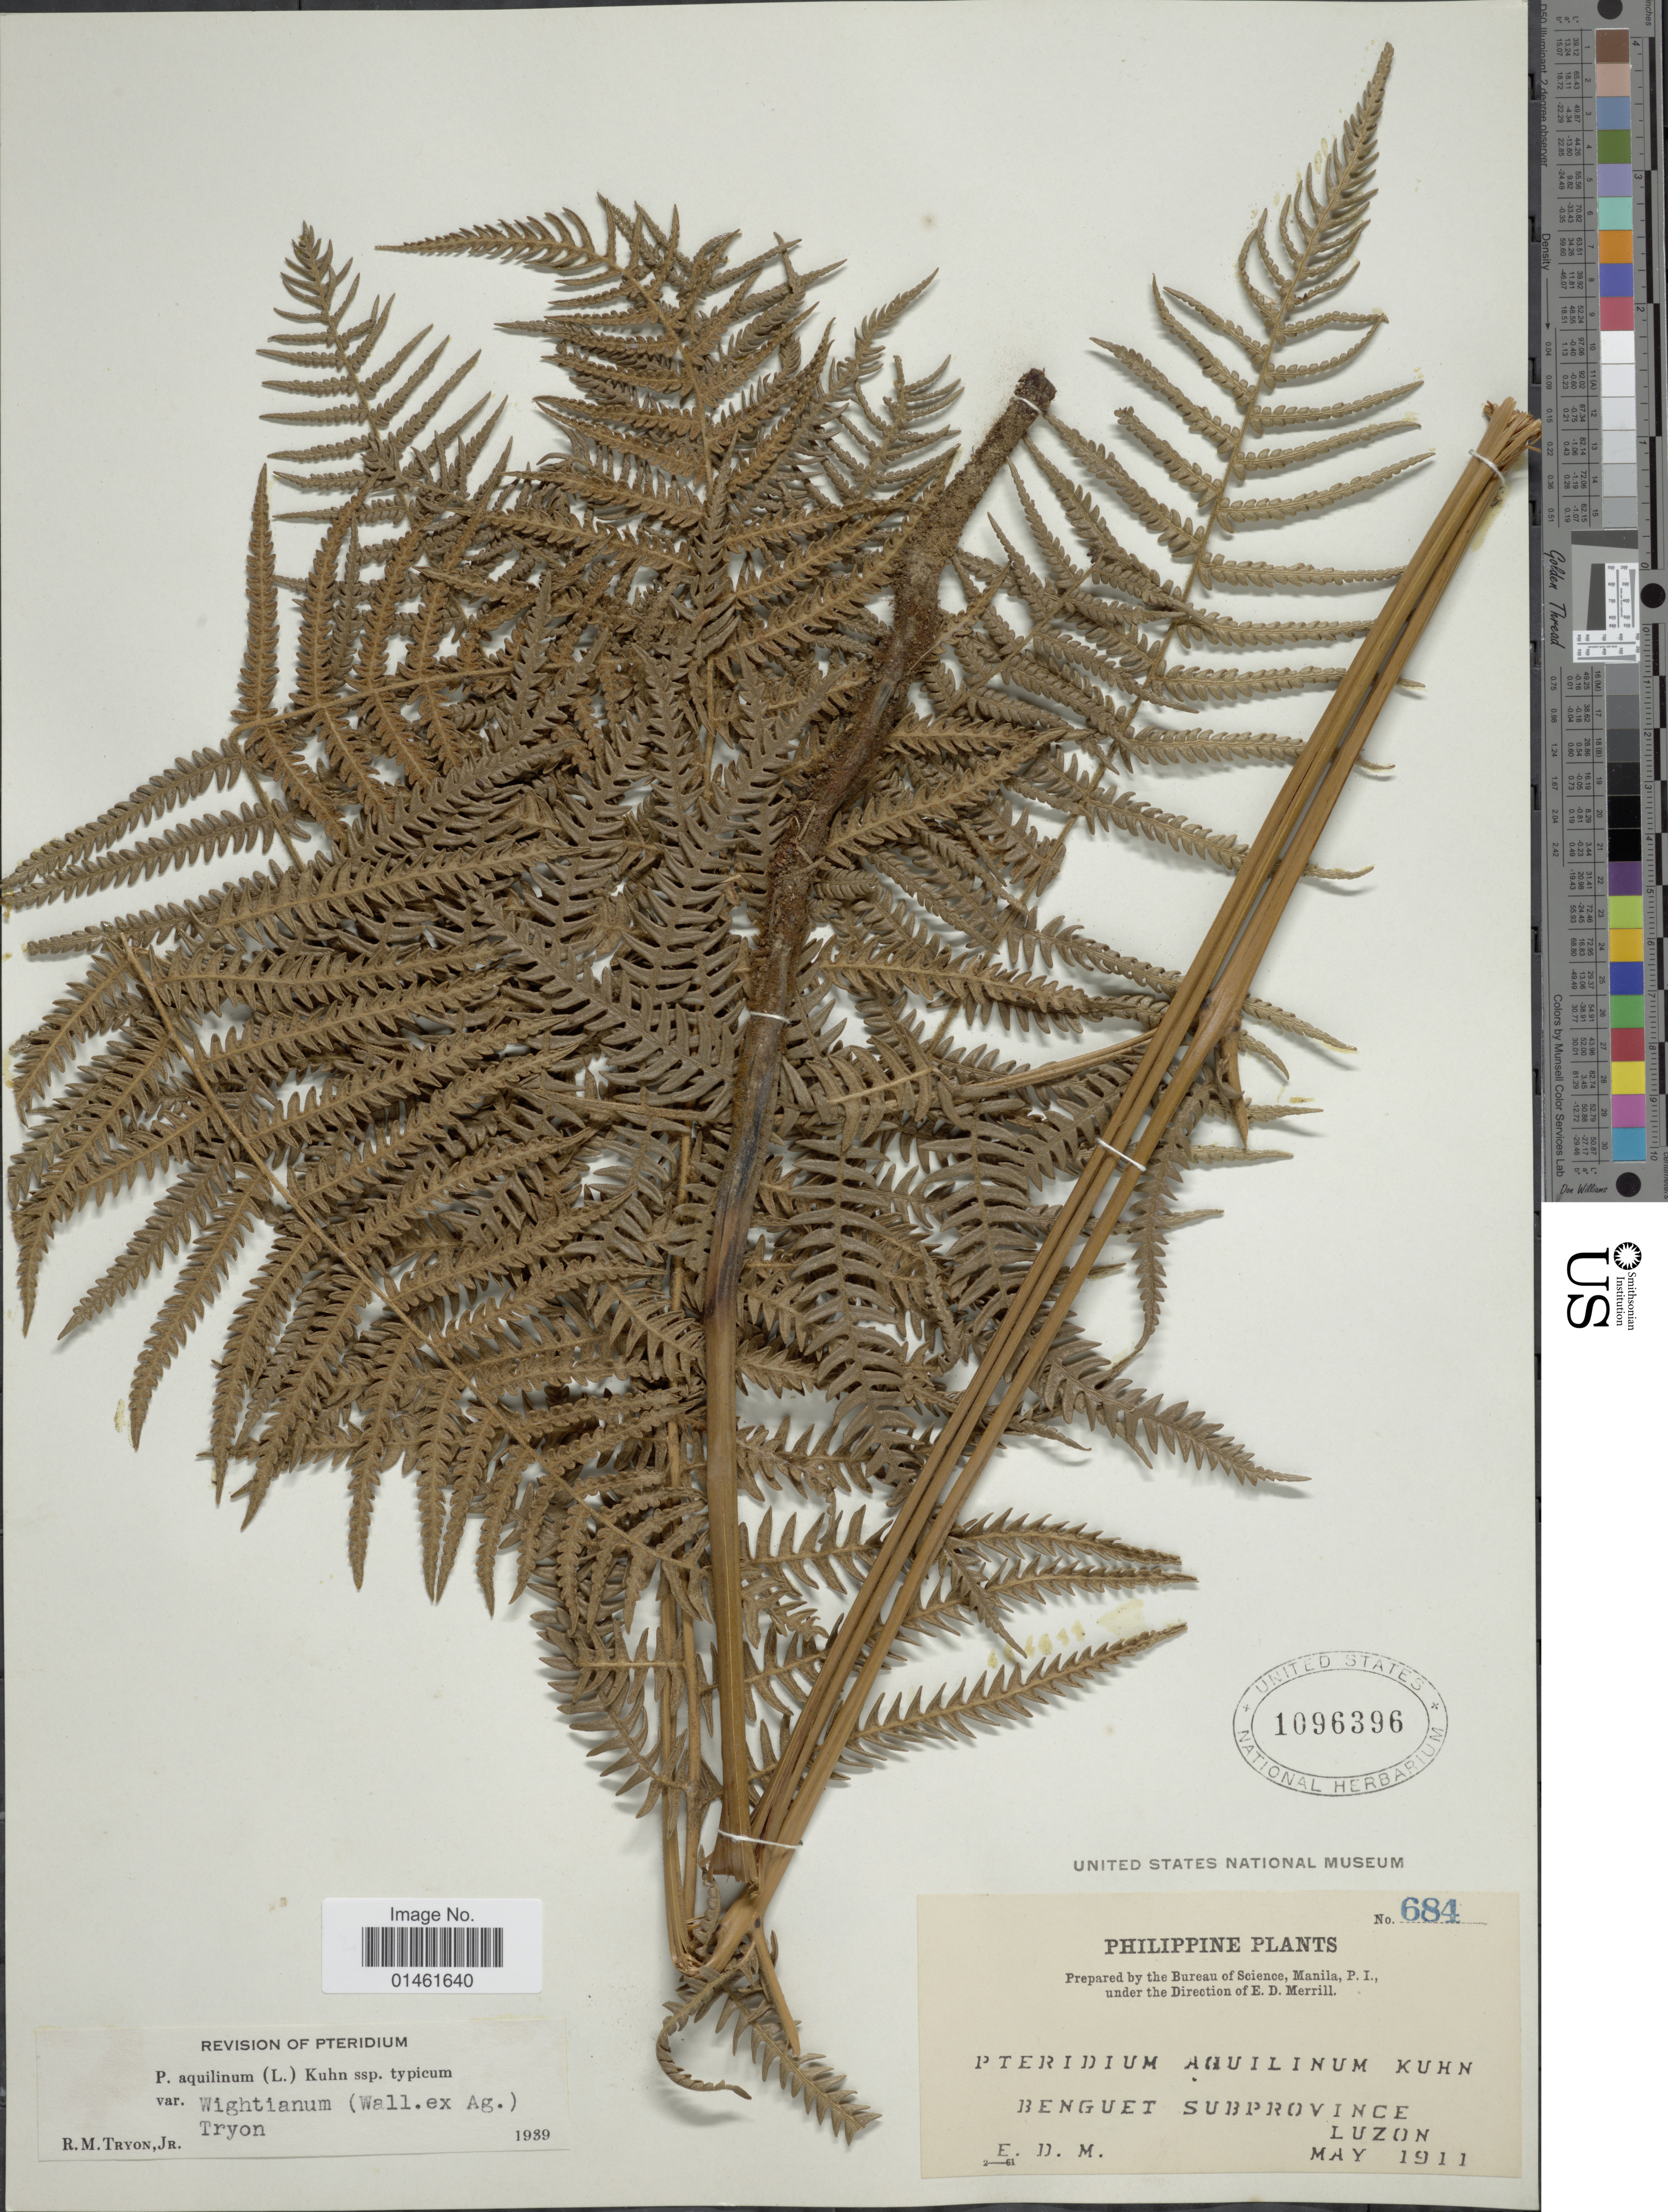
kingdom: Plantae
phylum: Tracheophyta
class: Polypodiopsida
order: Polypodiales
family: Dennstaedtiaceae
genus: Pteridium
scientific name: Pteridium aquilinum var. wightianum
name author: (J. Agardh) R.M. Tryon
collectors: E. D. Merrill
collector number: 684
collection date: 1911-05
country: Philippines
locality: Benguet Subprovince, Luzon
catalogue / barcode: US 1096396